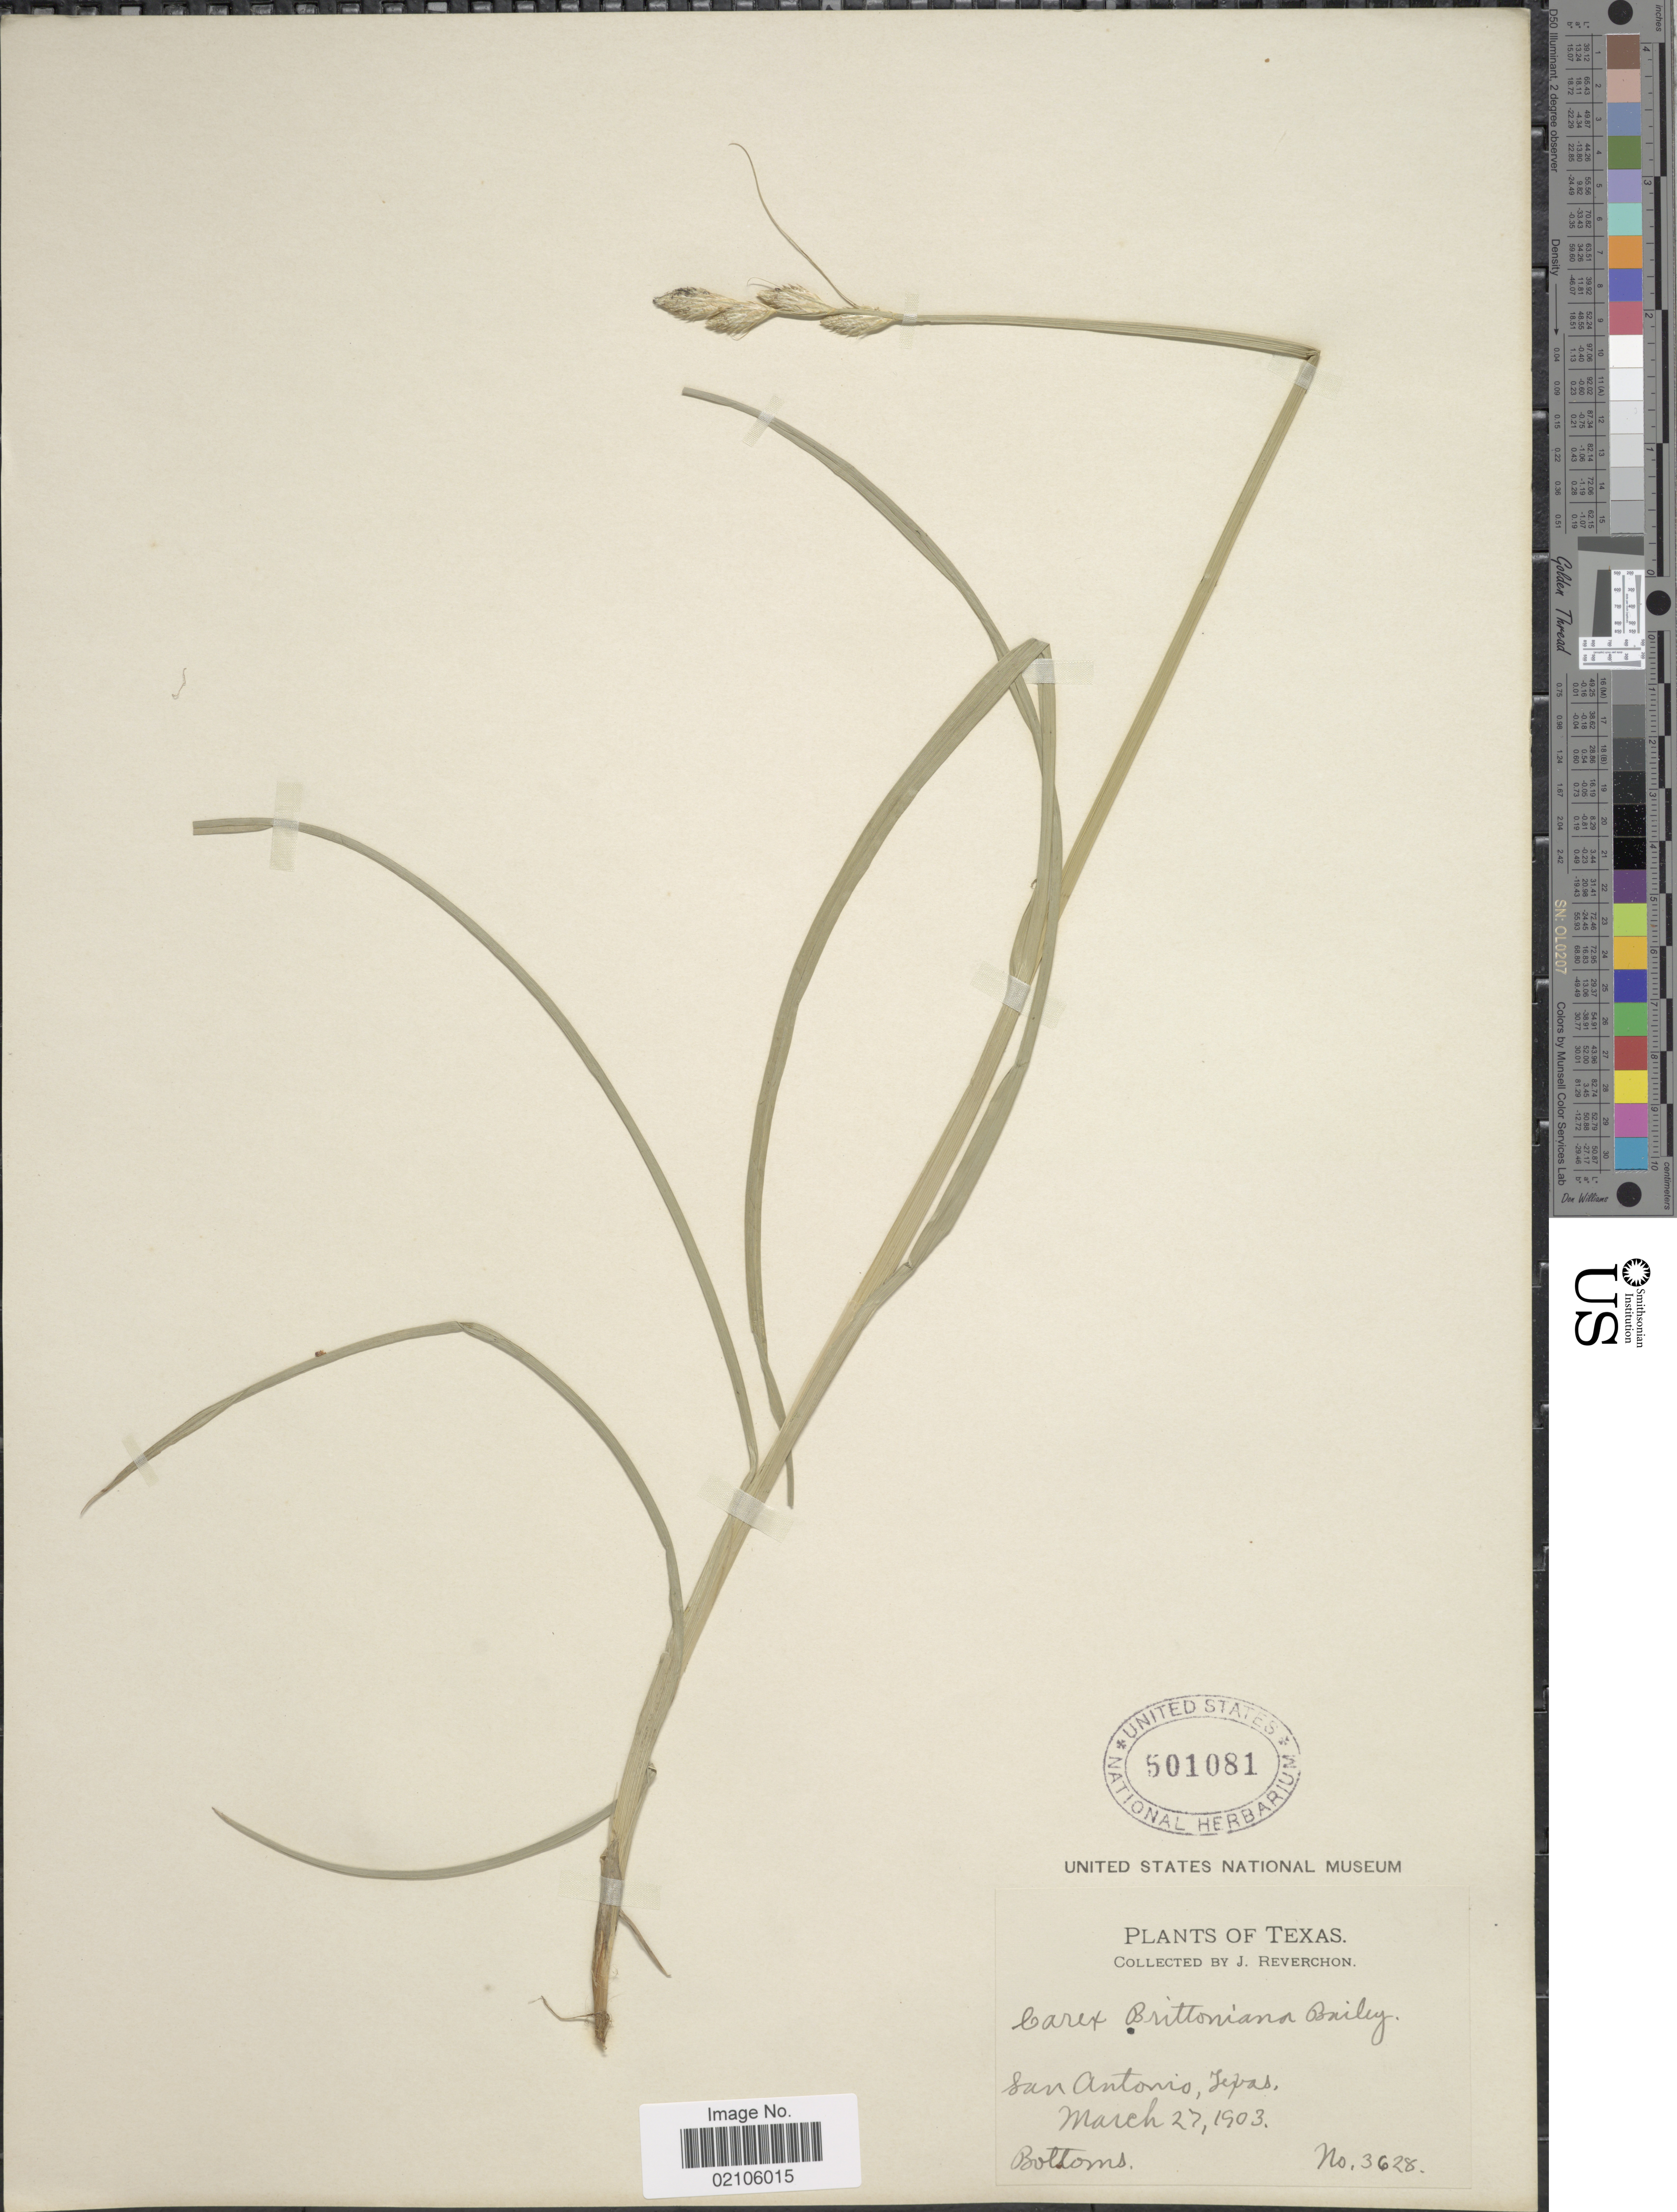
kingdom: Plantae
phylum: Tracheophyta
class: Liliopsida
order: Poales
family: Cyperaceae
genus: Carex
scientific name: Carex tetrastachya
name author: Scheele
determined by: Strong, Mark T., (BOT), Smithsonian Institution - National Museum of Natural History (UNITED STATES)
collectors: J. Reverchon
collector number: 3628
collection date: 1903-03-27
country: United States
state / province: Texas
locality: San Antonio, Bottoms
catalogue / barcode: US 501081